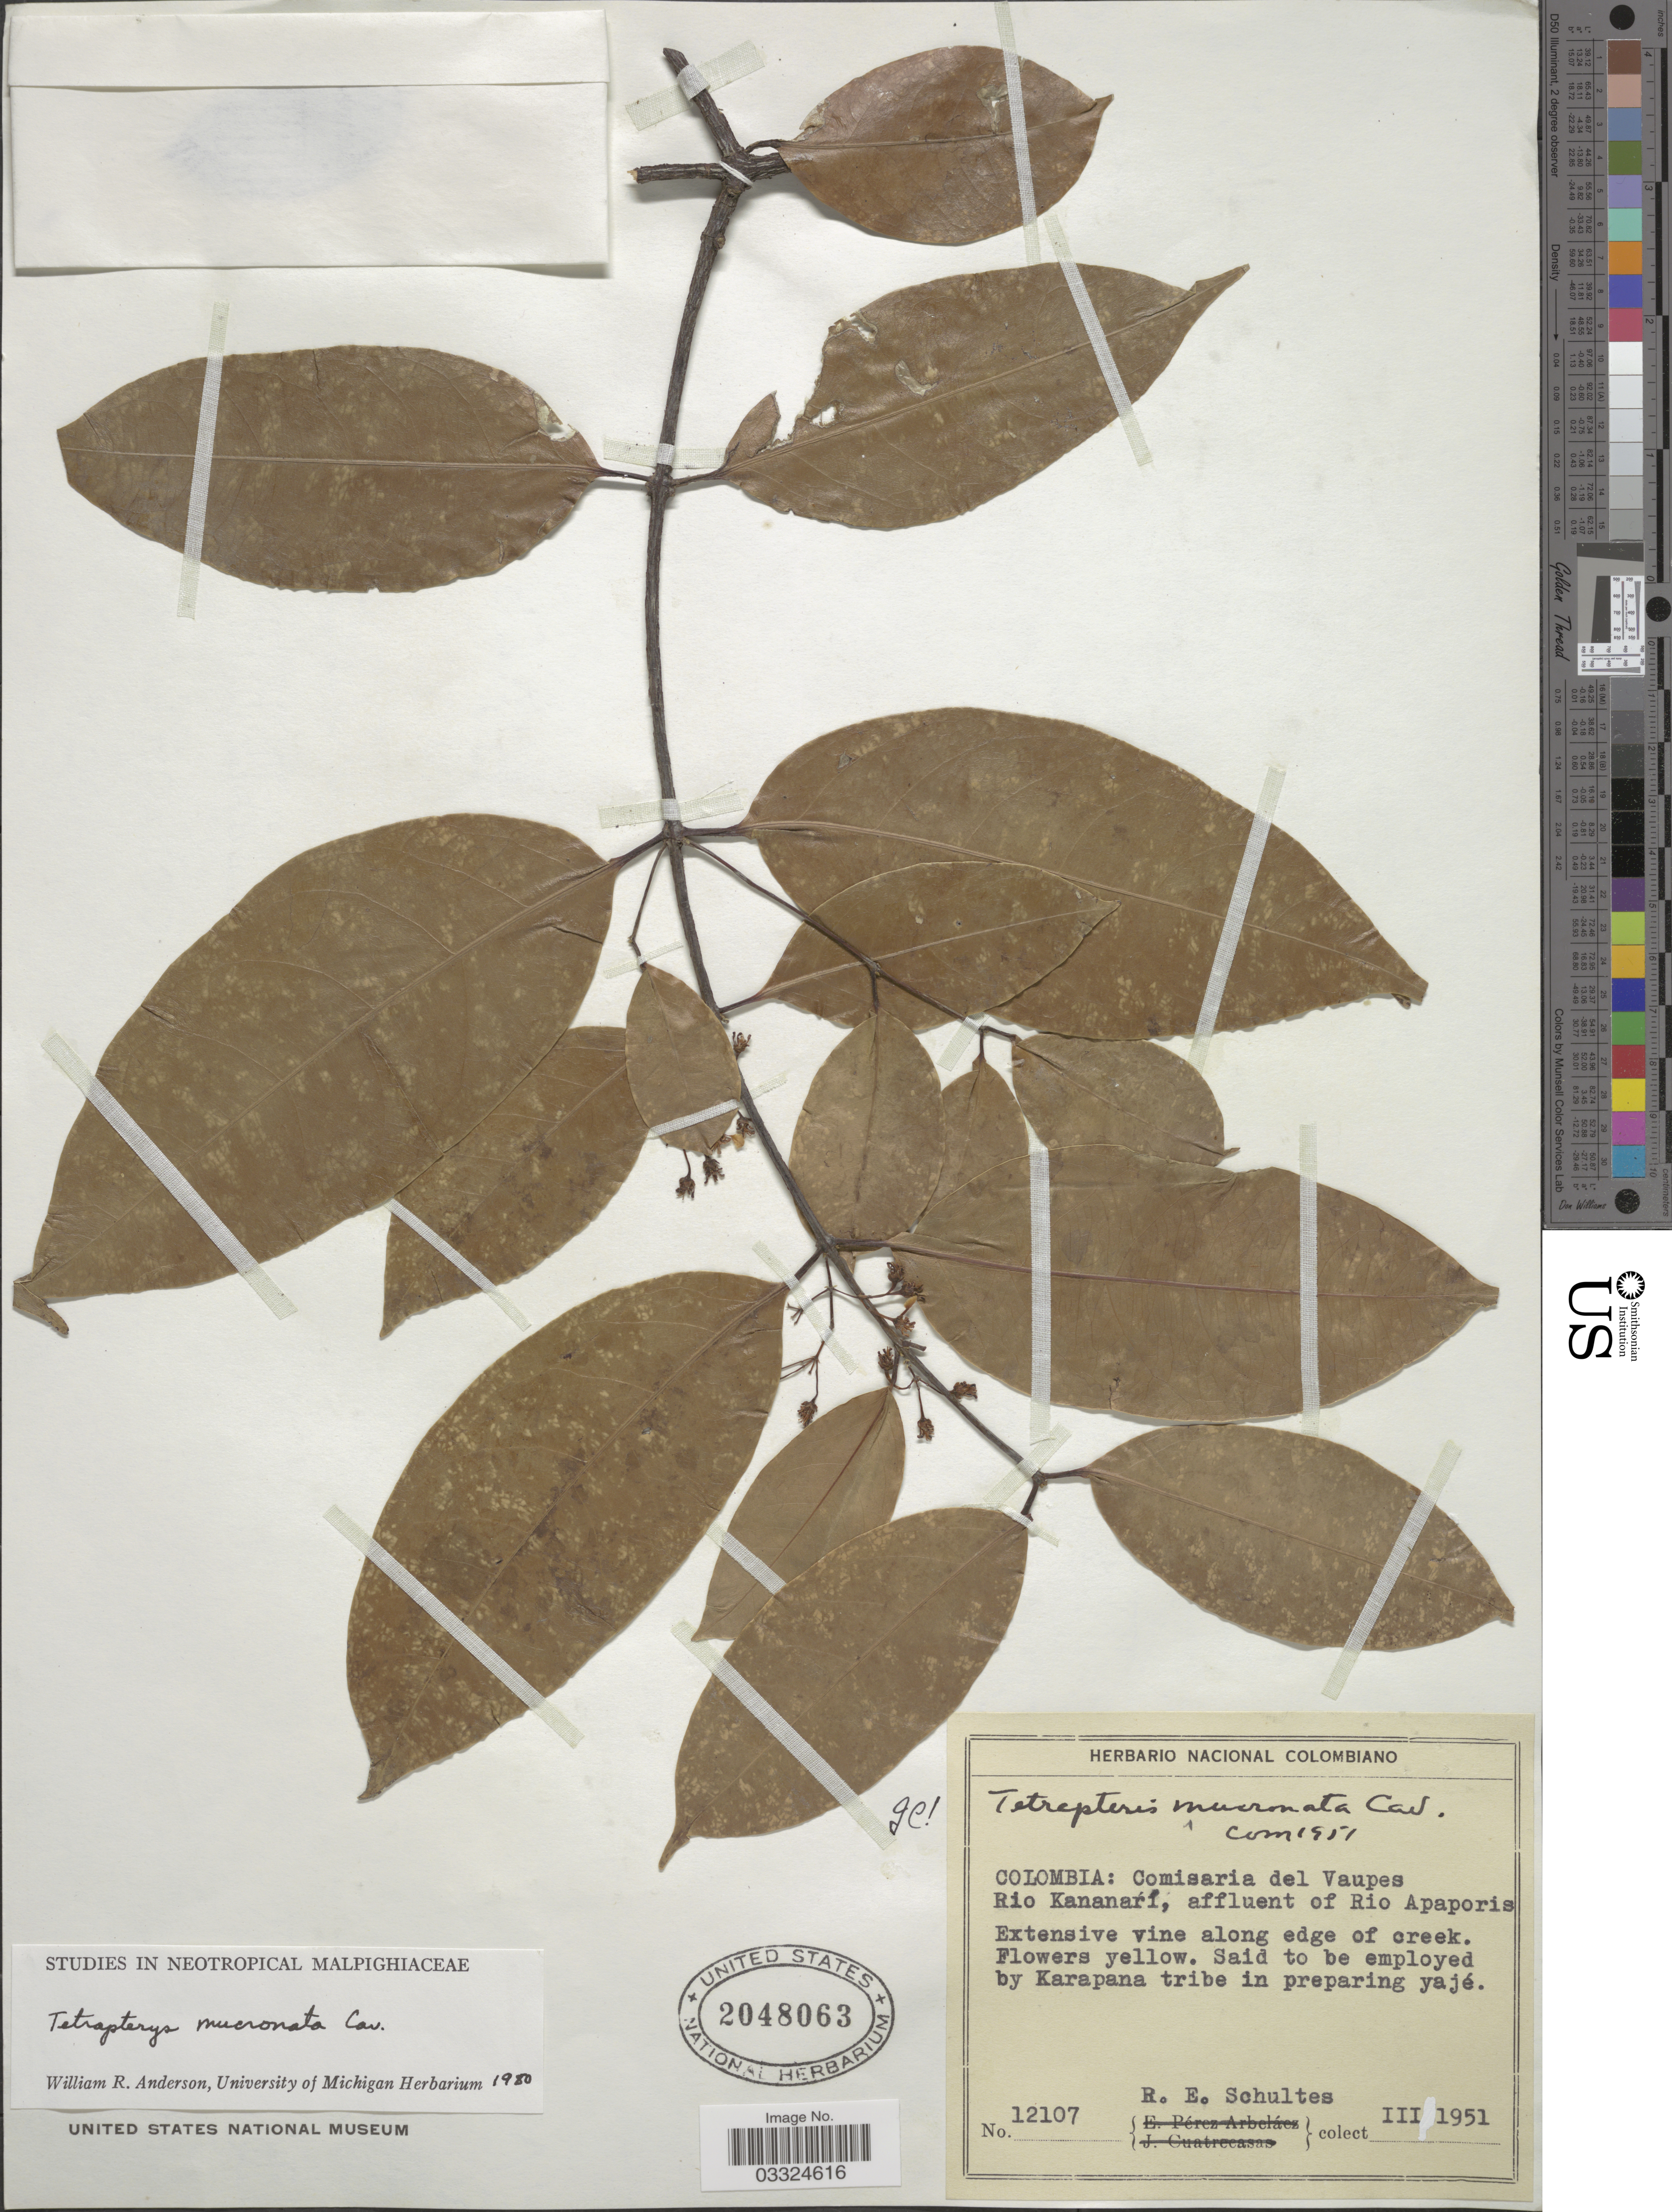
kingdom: Plantae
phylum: Tracheophyta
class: Magnoliopsida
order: Malpighiales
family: Malpighiaceae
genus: Tetrapterys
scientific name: Tetrapterys mucronata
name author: Cav.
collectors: R. E. Schultes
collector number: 12107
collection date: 1951-03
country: Colombia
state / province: Vaupés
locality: Comisaria del Vaupes Rio Kananarí, affluent of Rio Apaporis.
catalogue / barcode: US 2048063